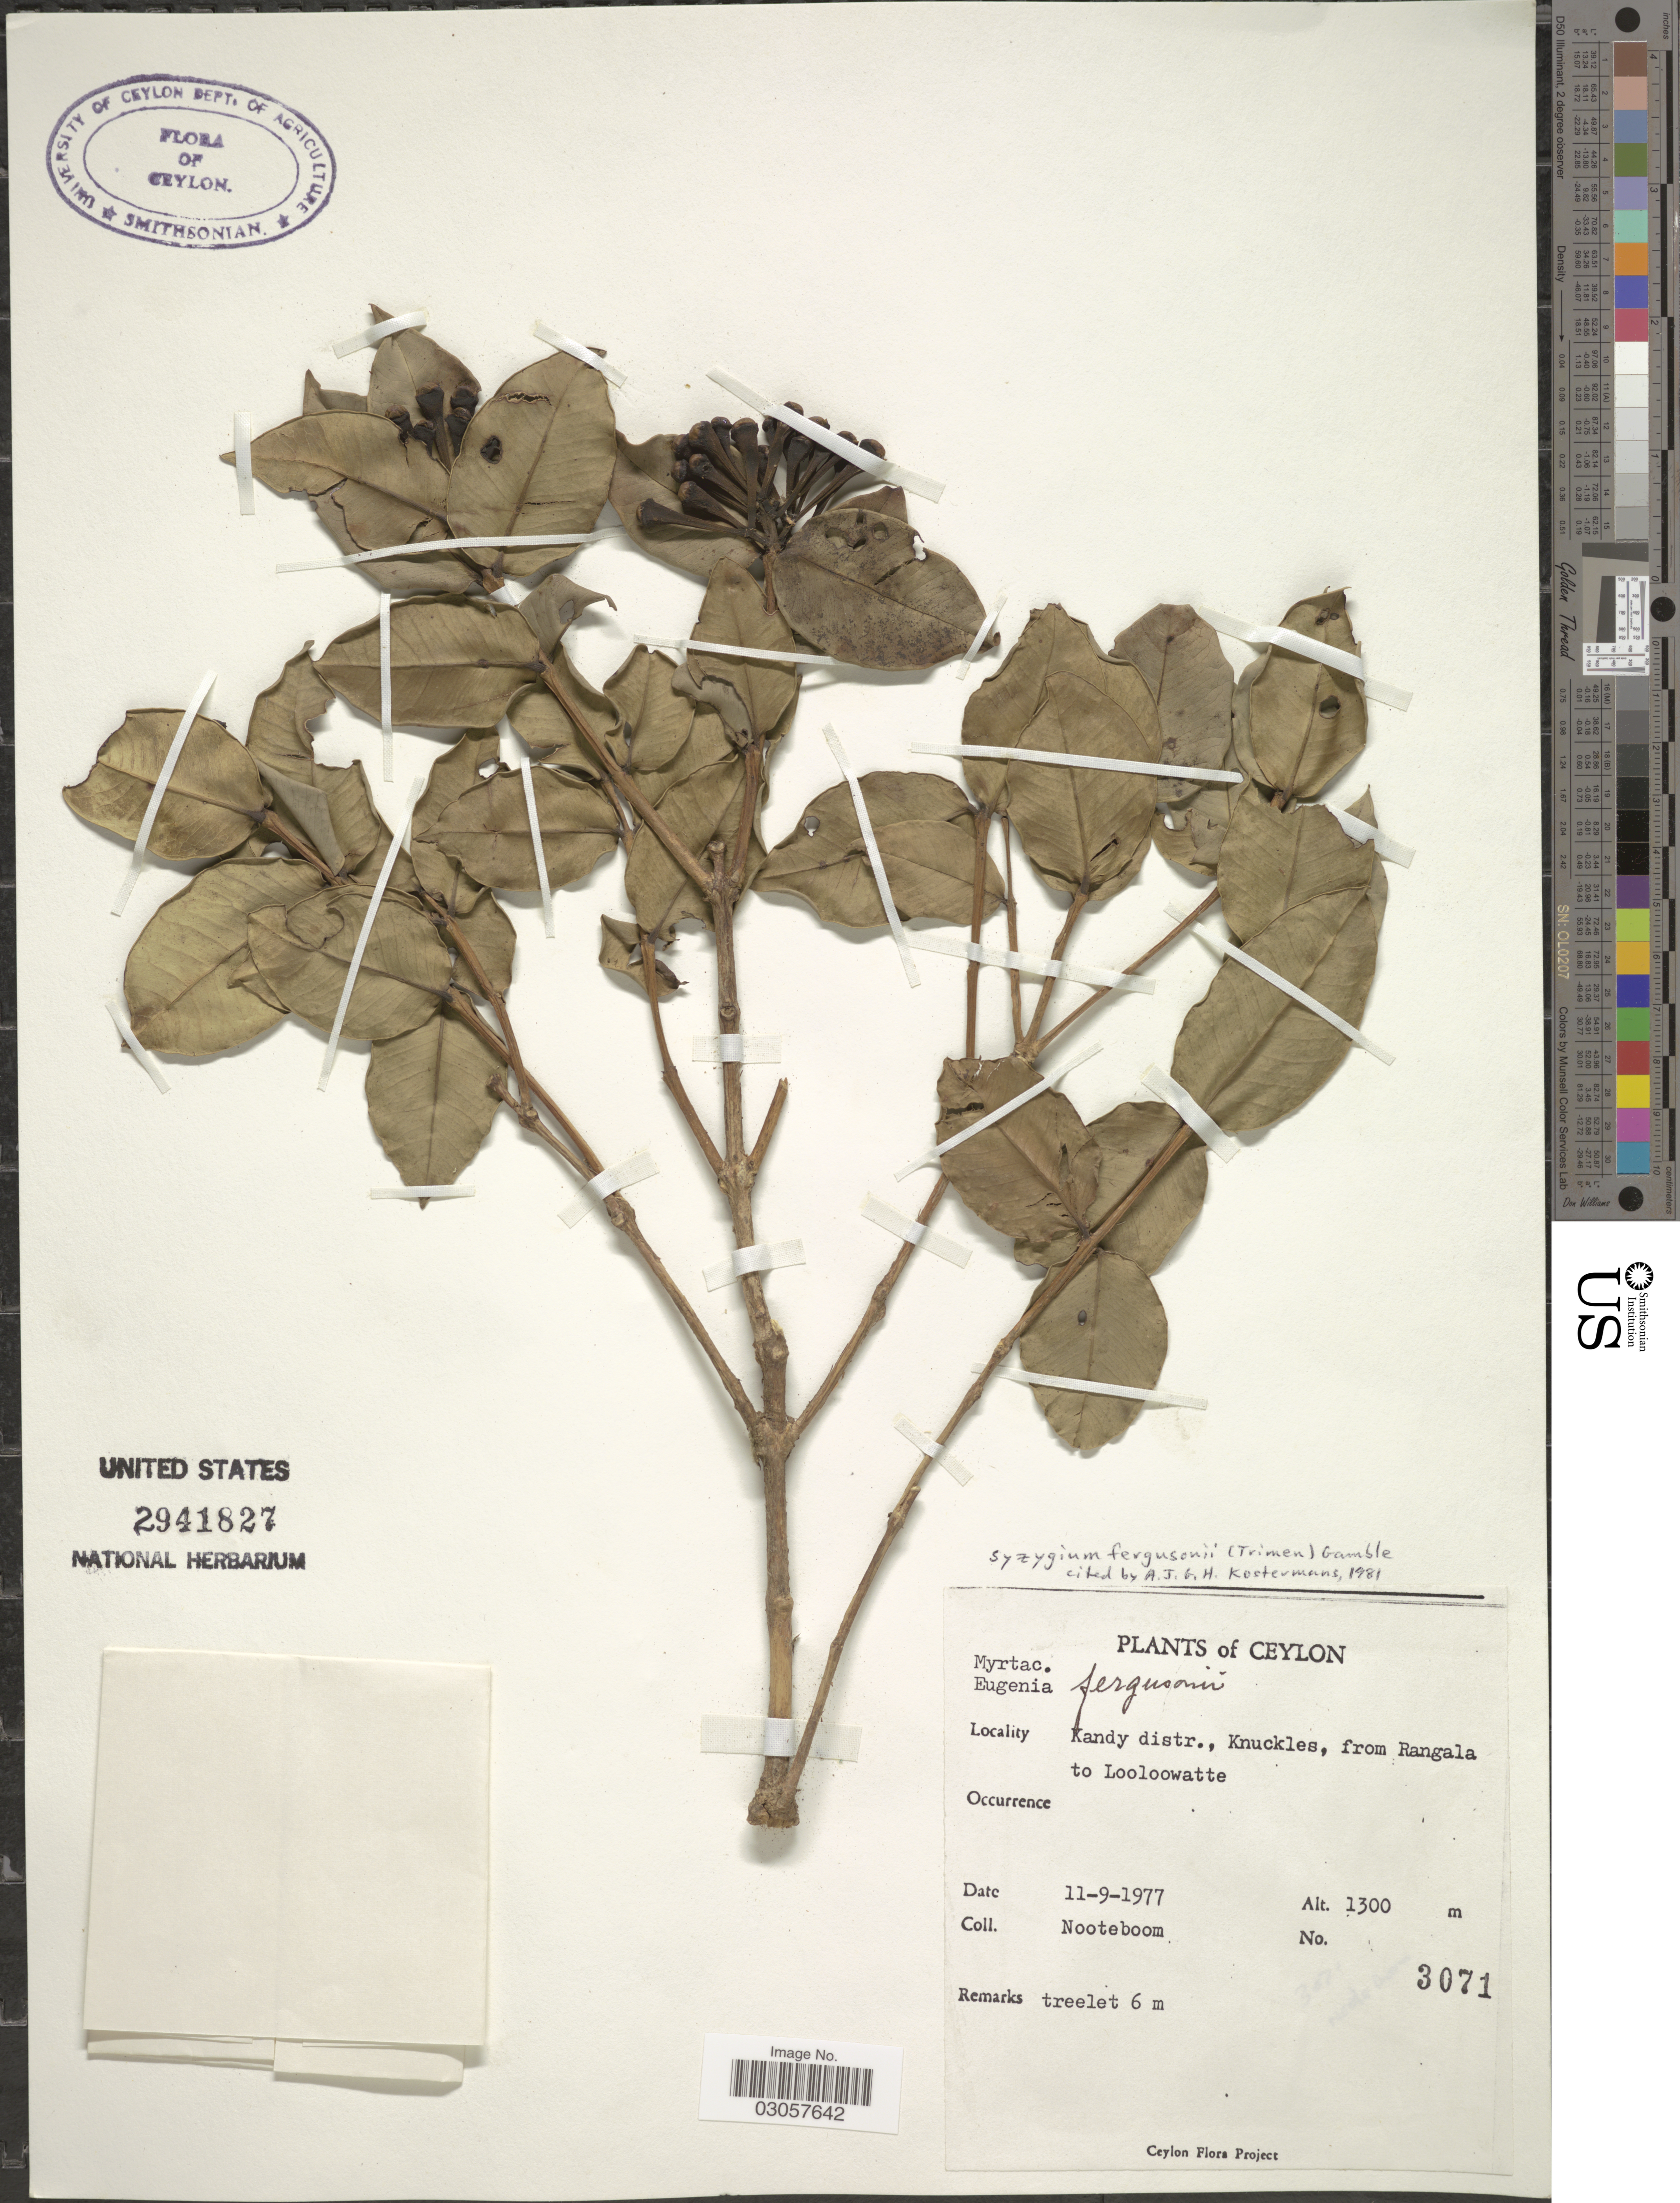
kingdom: Plantae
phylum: Tracheophyta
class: Magnoliopsida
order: Myrtales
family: Myrtaceae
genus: Syzygium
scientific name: Syzygium fergusonii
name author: (Trimen) Gamble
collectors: Nooteboom, --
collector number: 3071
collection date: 1977-09-11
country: Sri Lanka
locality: Ceylon. Kandy distr., Knuckles, from Rangala to Looloowatte.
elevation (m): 1300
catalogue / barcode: US 2941827